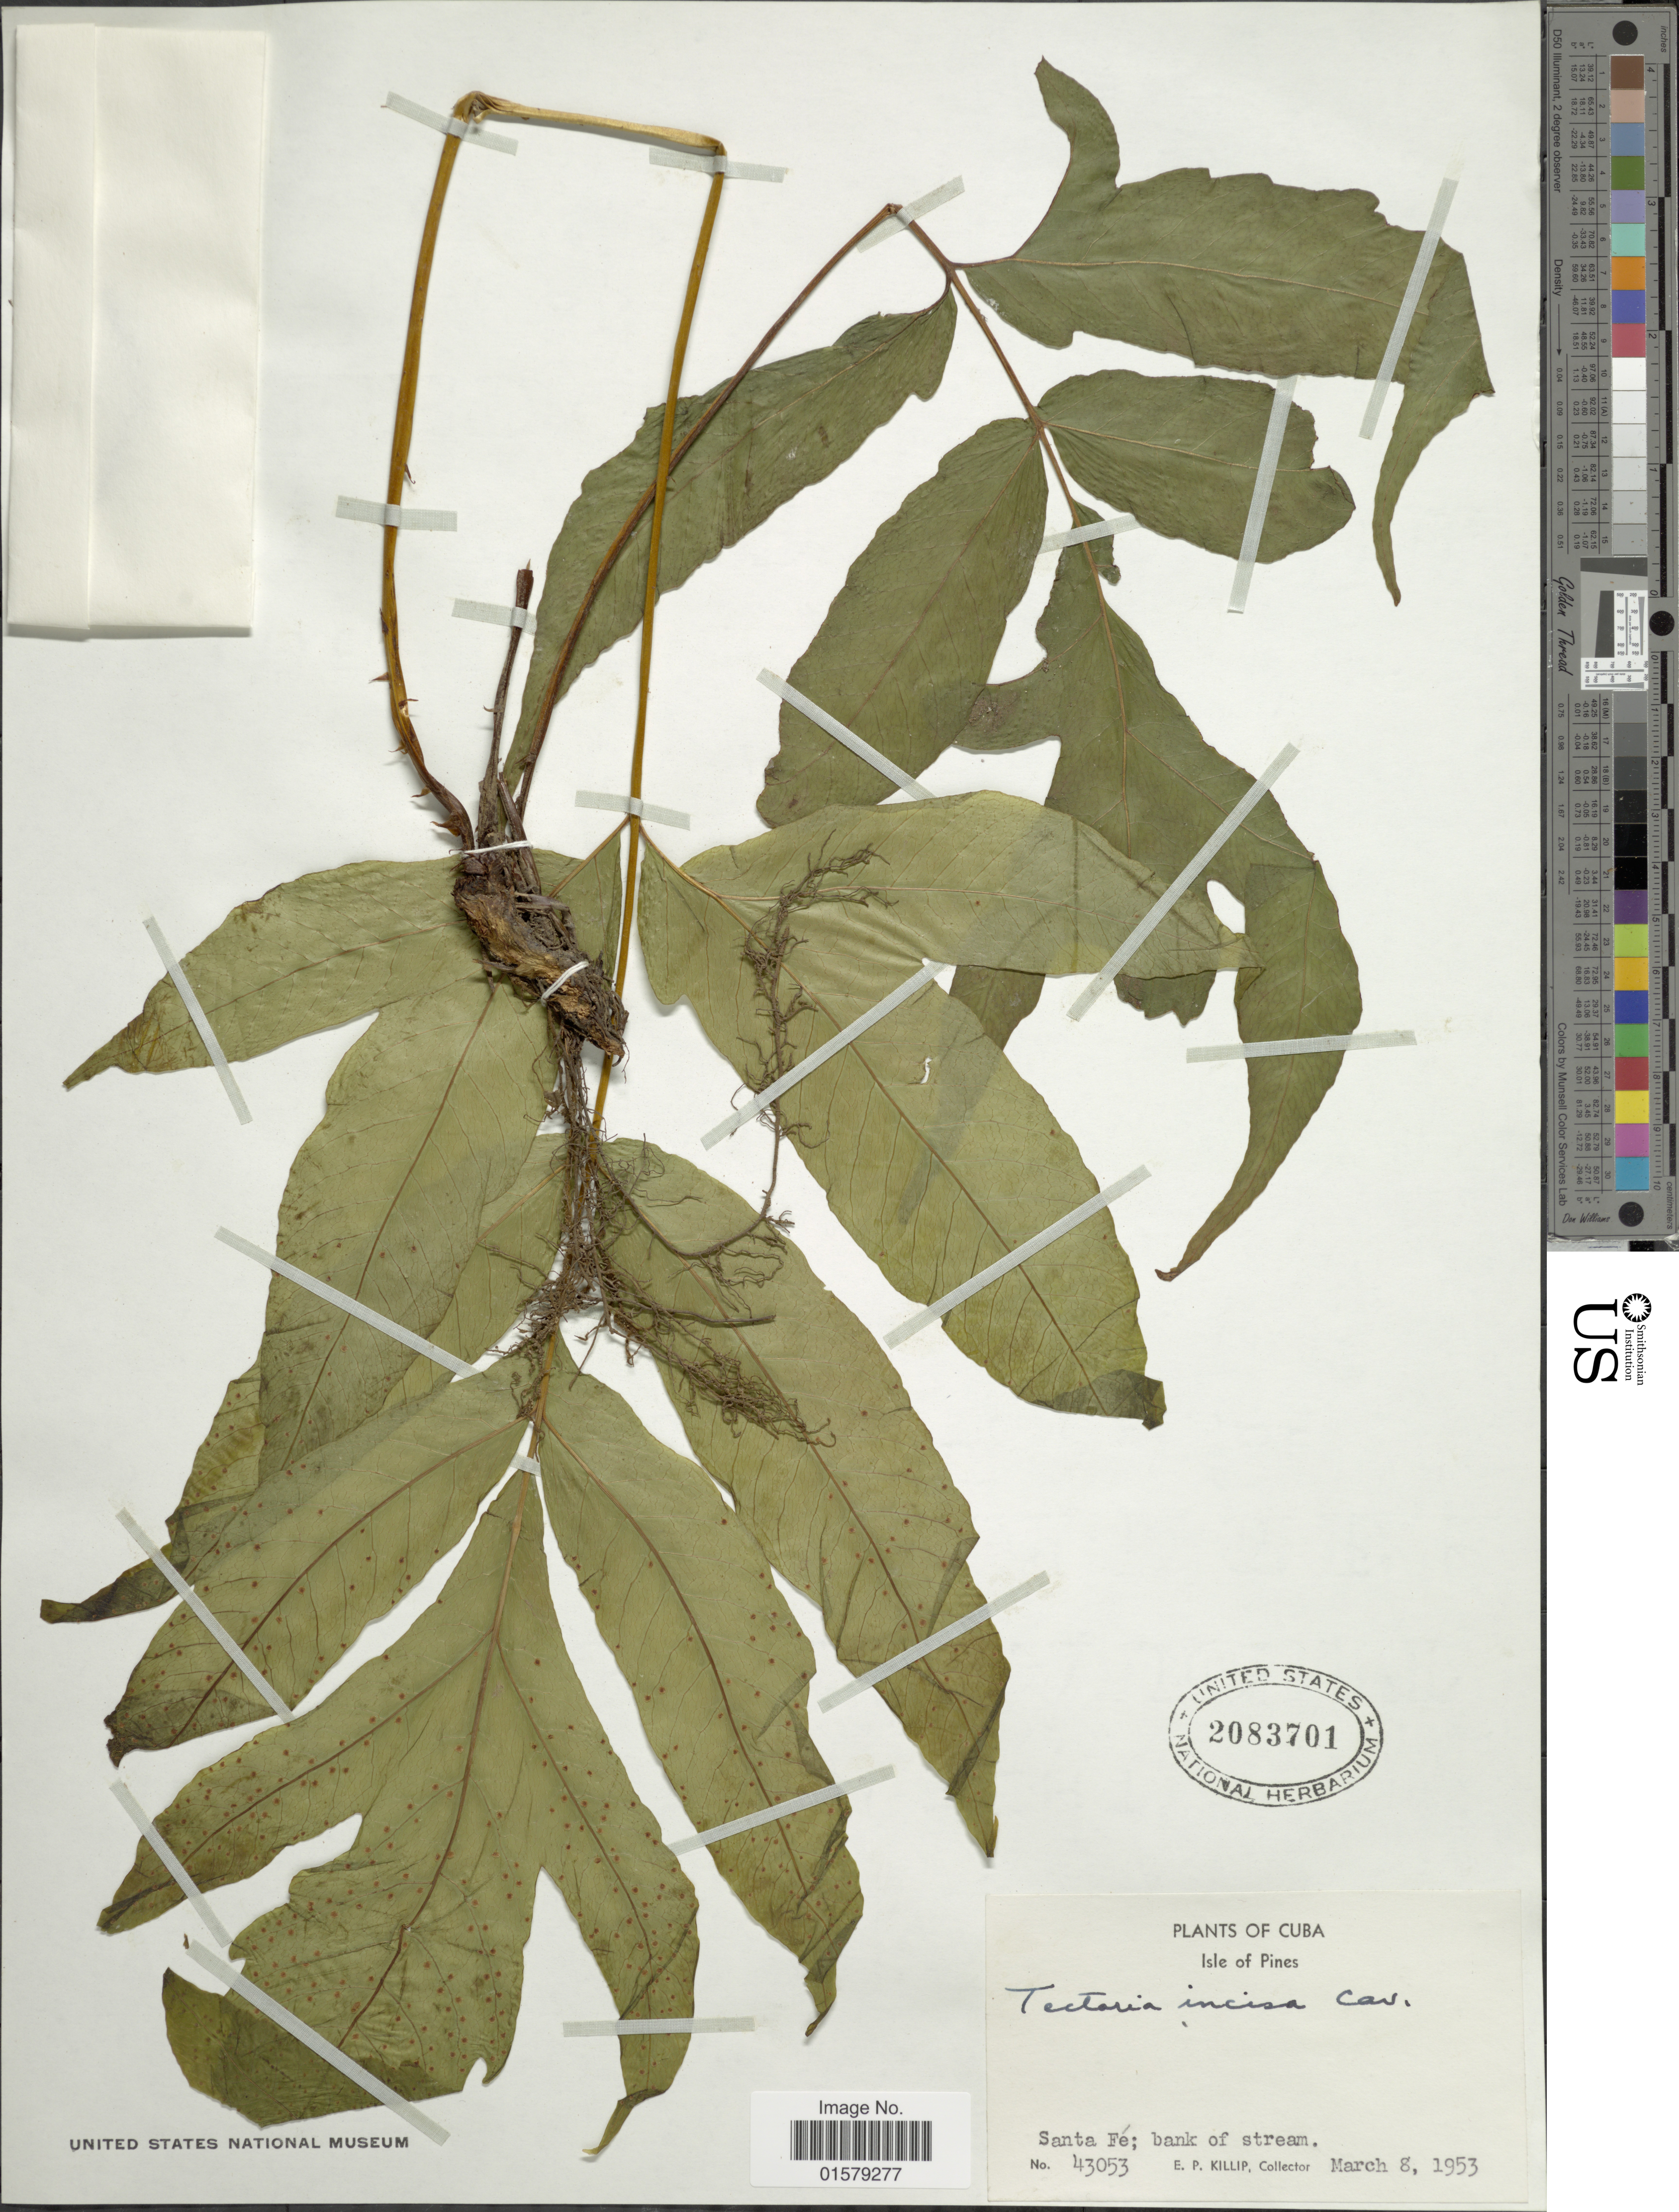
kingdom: Plantae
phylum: Tracheophyta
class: Polypodiopsida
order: Polypodiales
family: Tectariaceae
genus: Tectaria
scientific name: Tectaria incisa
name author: Cav.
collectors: E. P. Killip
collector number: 43053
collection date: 1953-03-08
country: Cuba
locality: Isle of Pines, Sante Fé; bank of stream.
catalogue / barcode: US 2083701